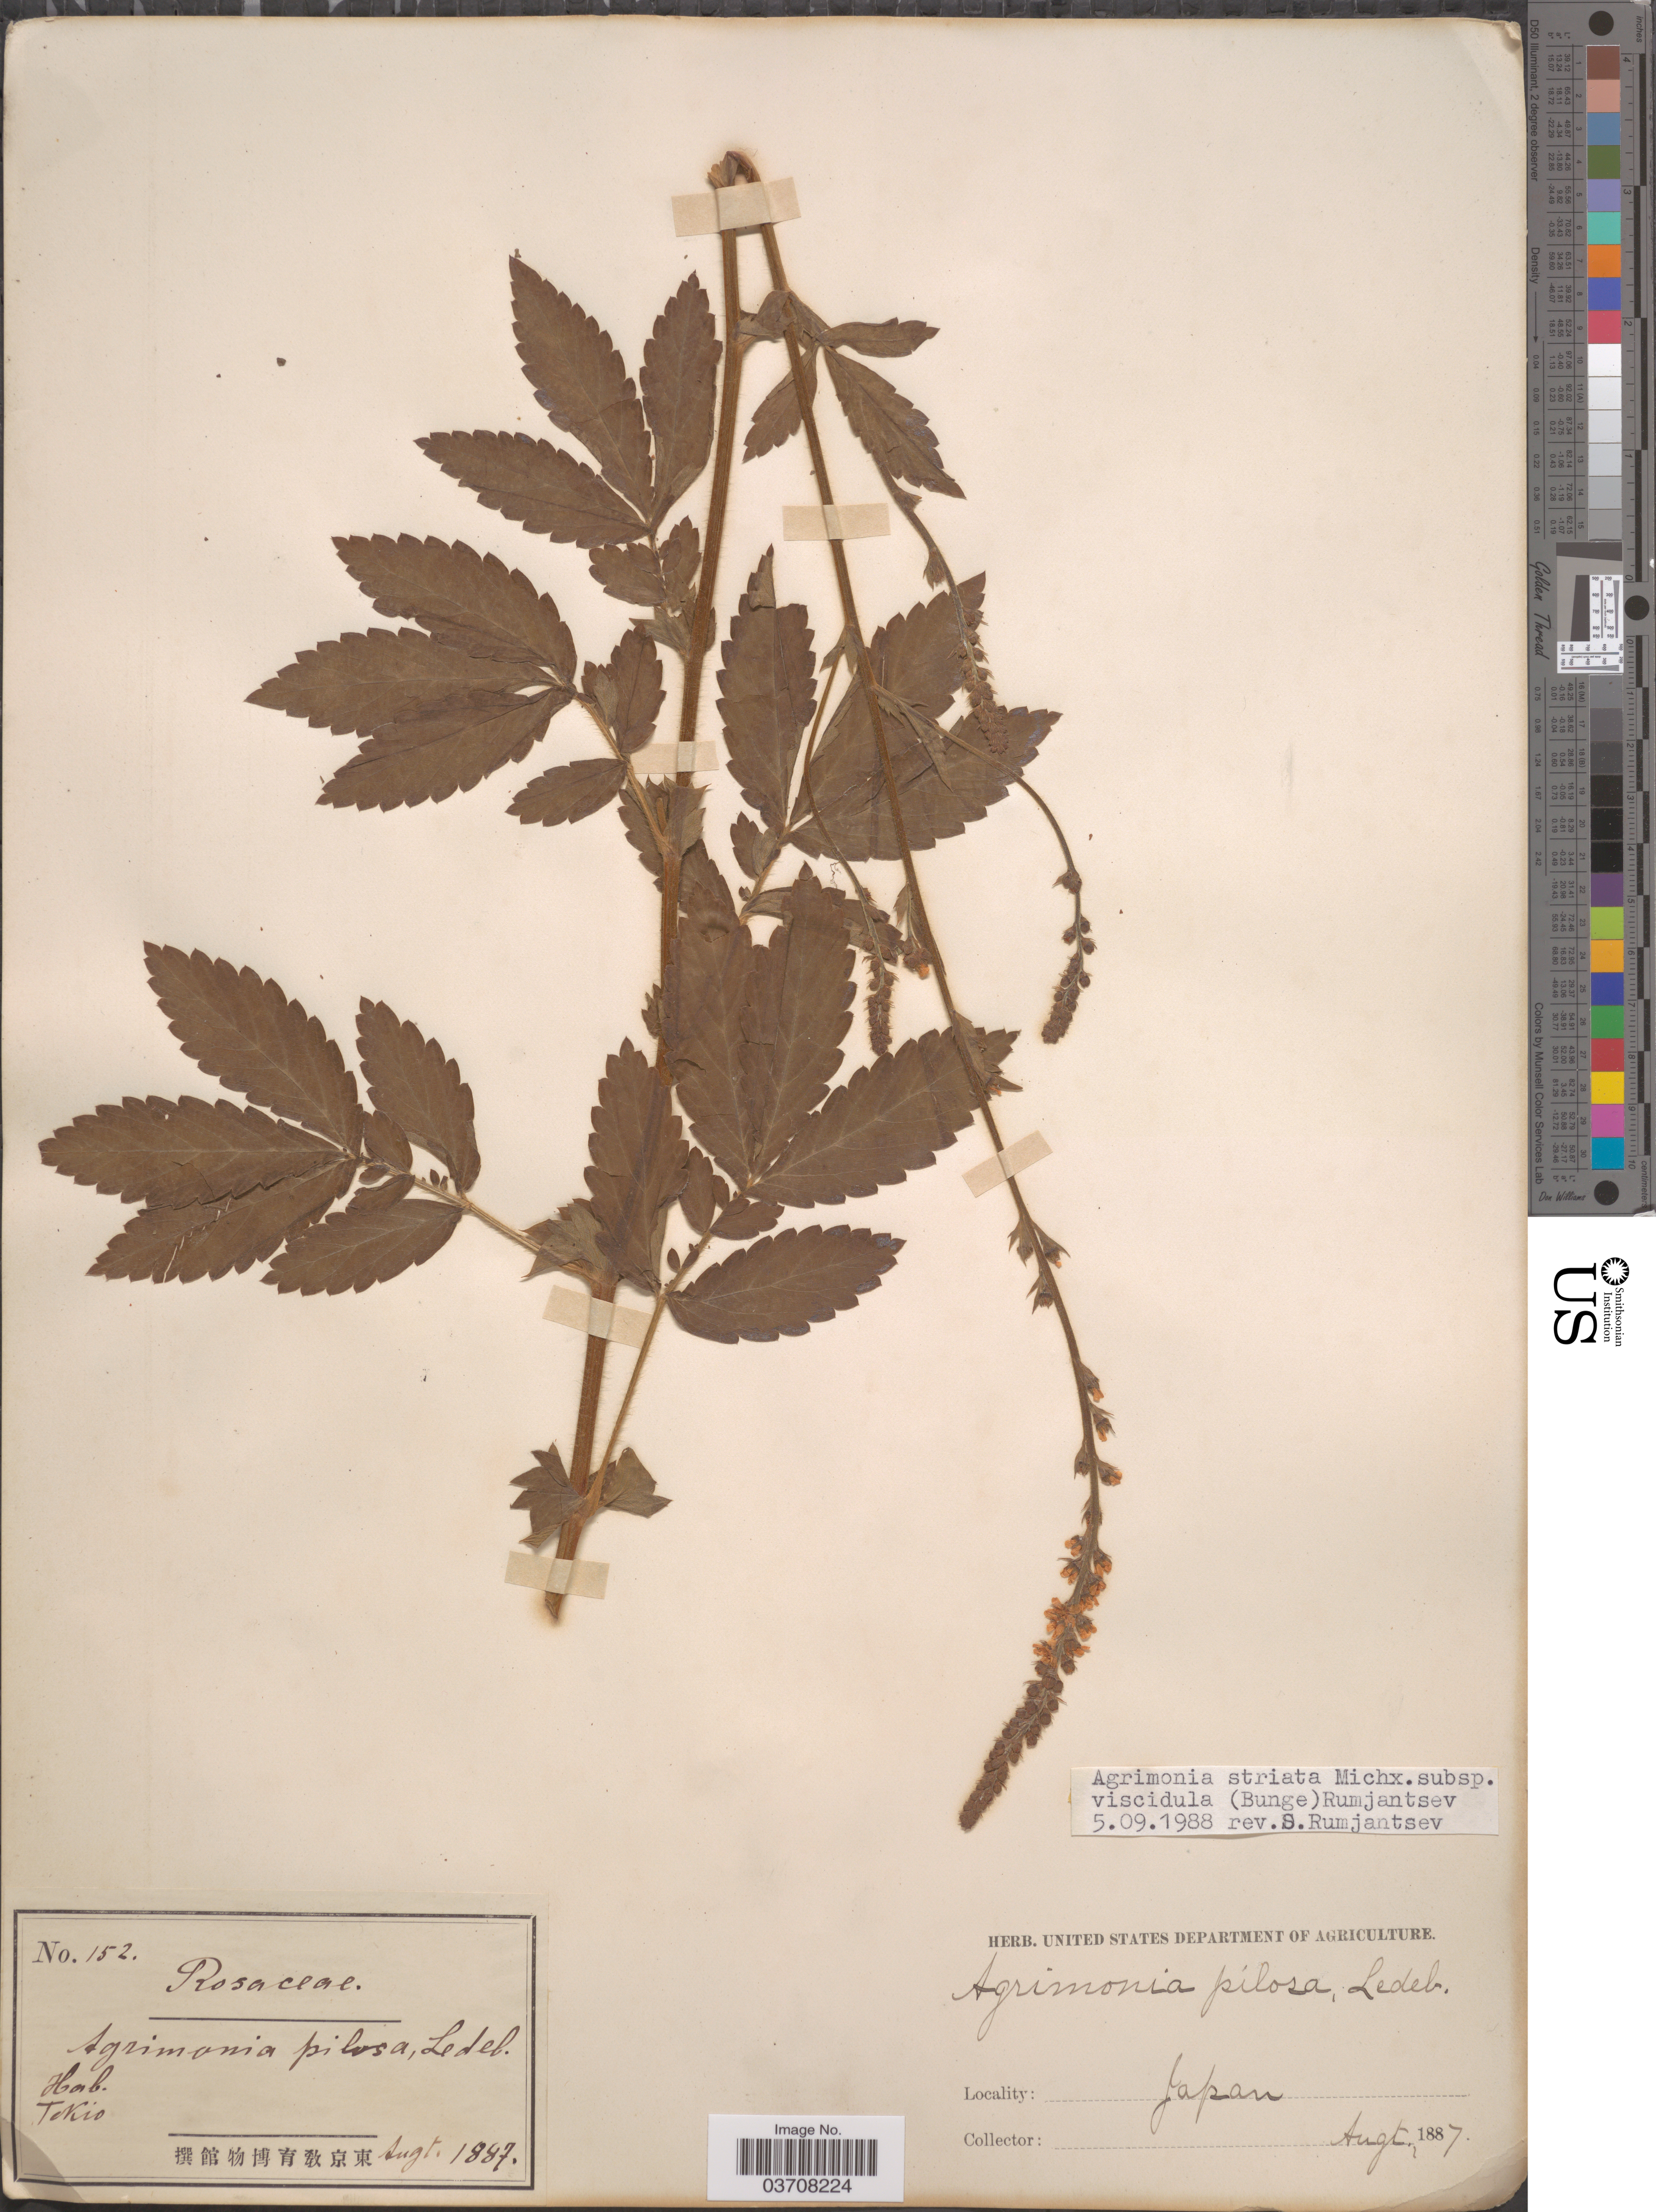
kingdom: Plantae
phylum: Tracheophyta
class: Magnoliopsida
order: Rosales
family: Rosaceae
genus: Agrimonia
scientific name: Agrimonia striata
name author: Michx.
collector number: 152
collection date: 1887-08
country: Japan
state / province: Tokyo, Federal City of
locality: Tokio.